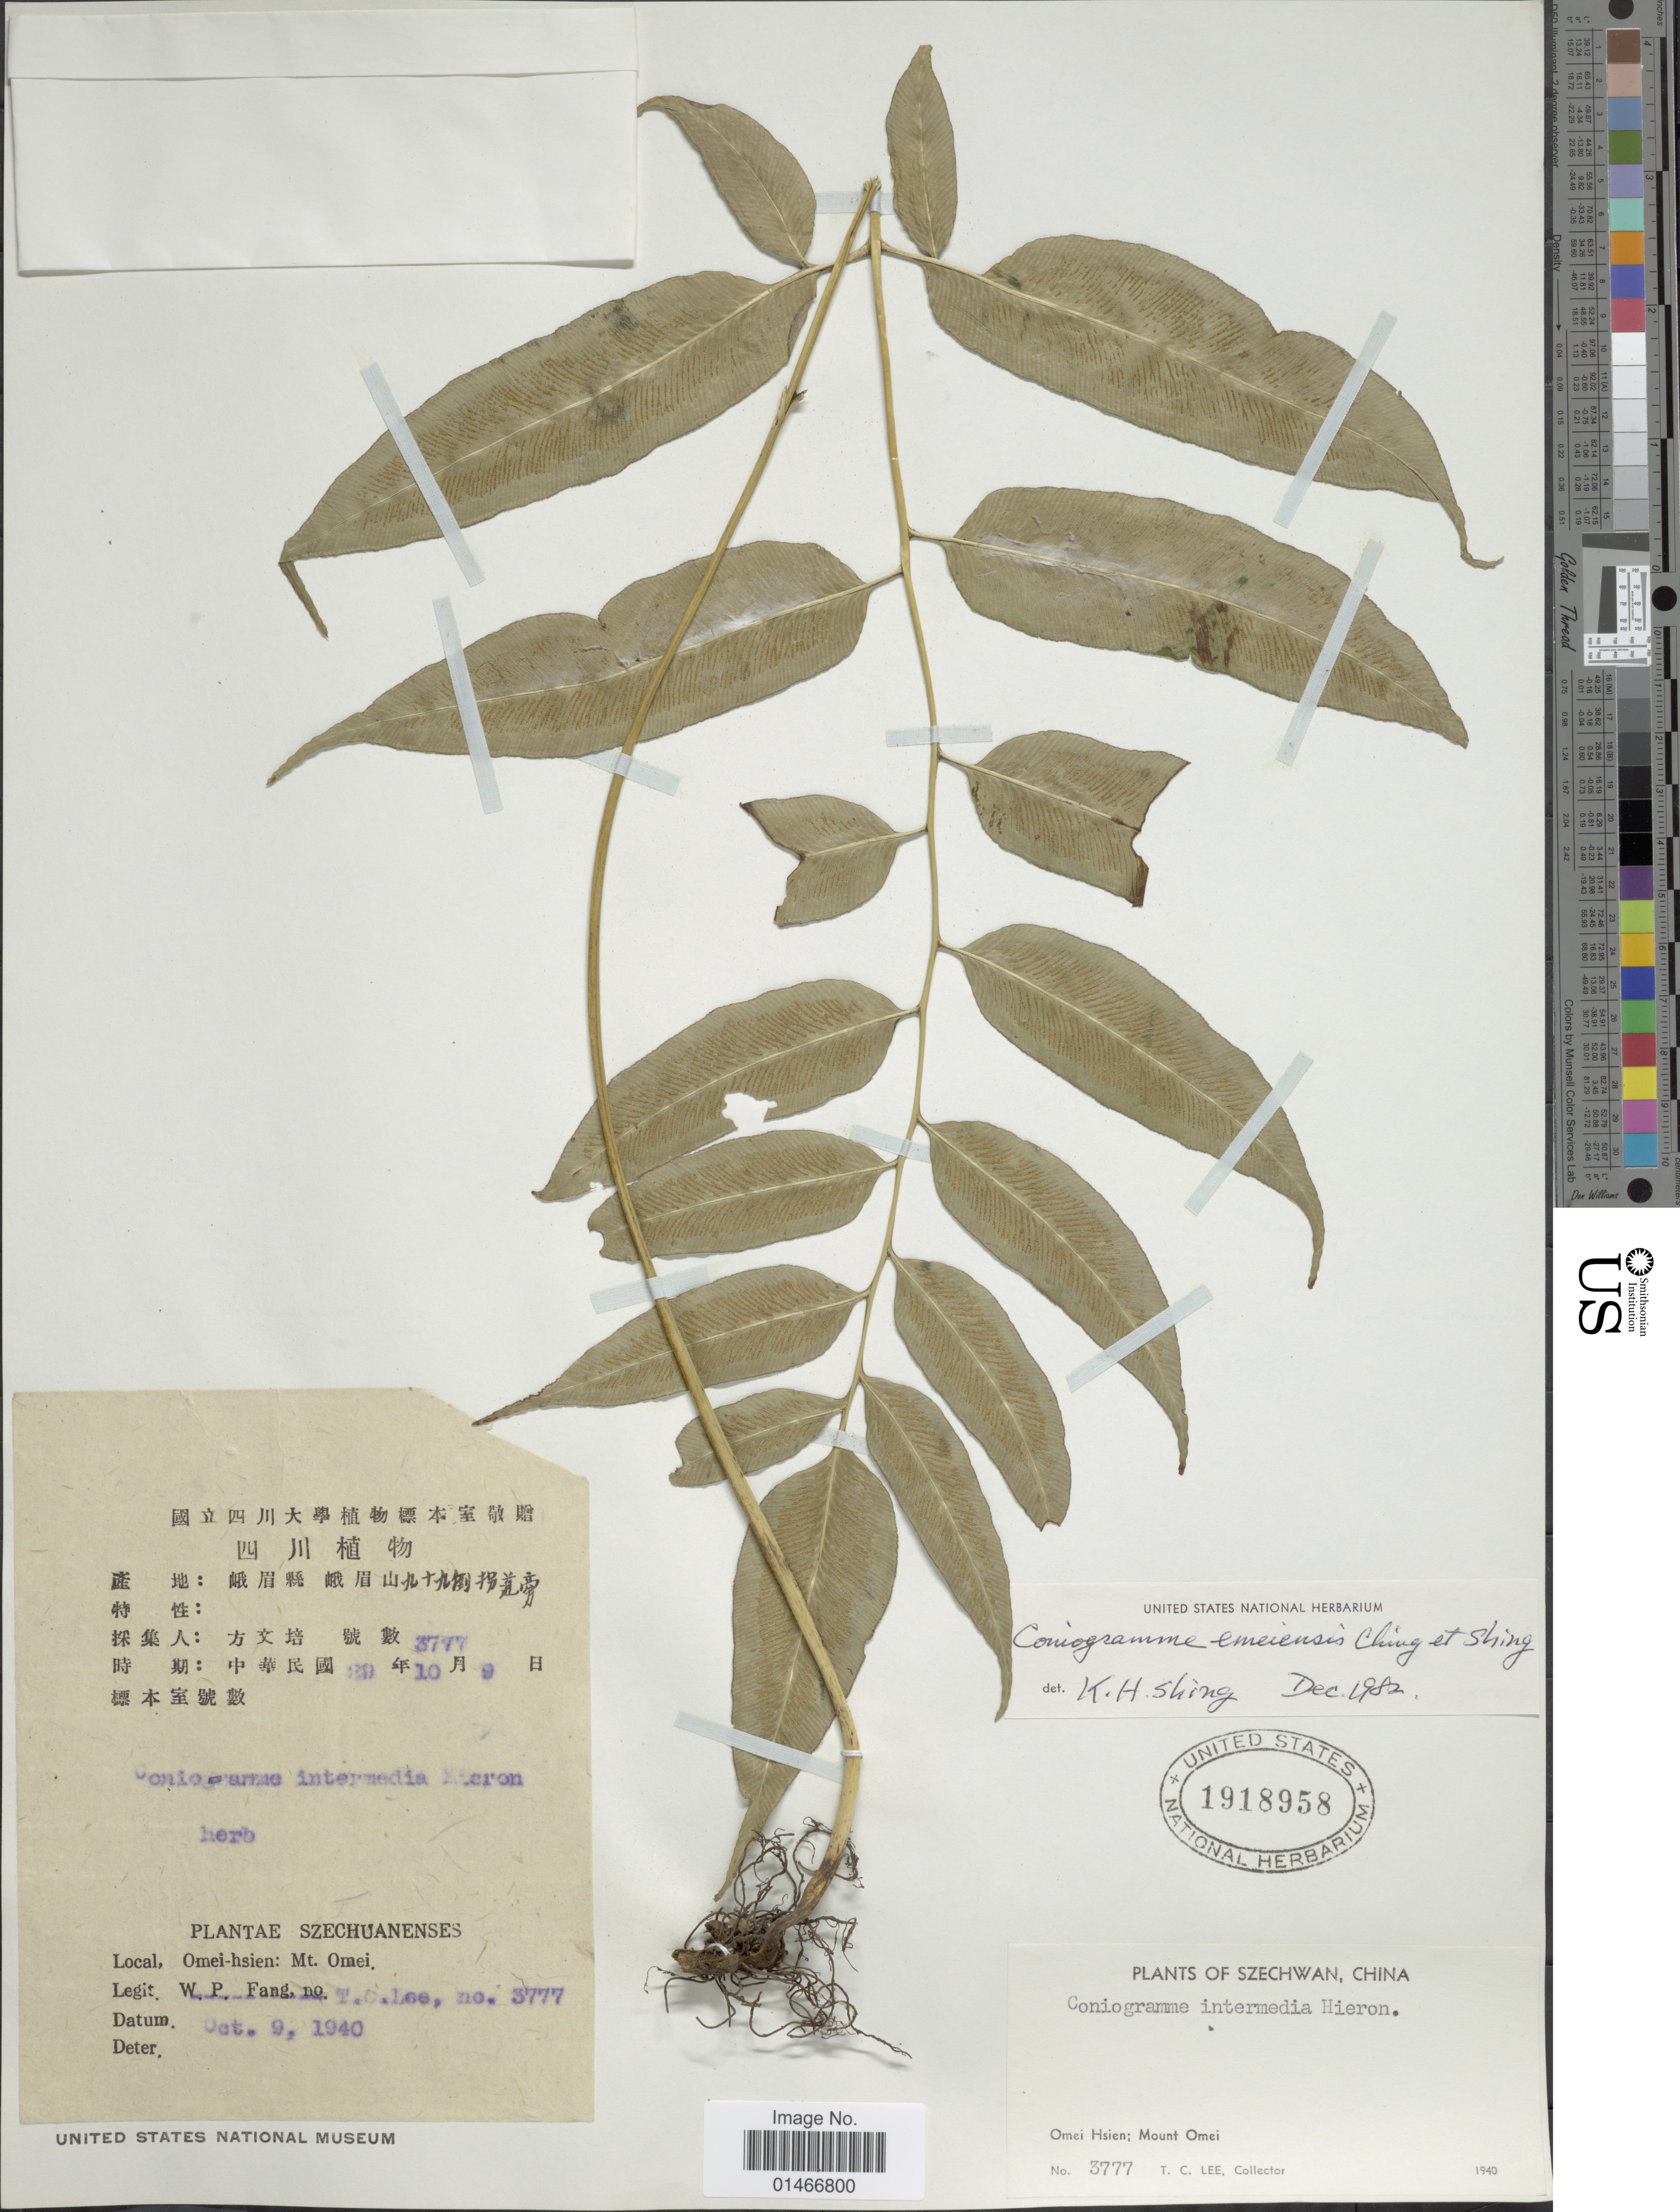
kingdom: Plantae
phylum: Tracheophyta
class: Polypodiopsida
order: Polypodiales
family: Pteridaceae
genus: Coniogramme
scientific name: Coniogramme emeiensis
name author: Ching & K.H. Shing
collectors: T. Lee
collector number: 3777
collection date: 1940-10-09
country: China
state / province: Sichuan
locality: Szechwan. Omei Hsien; Mount Omei.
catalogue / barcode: US 1918958